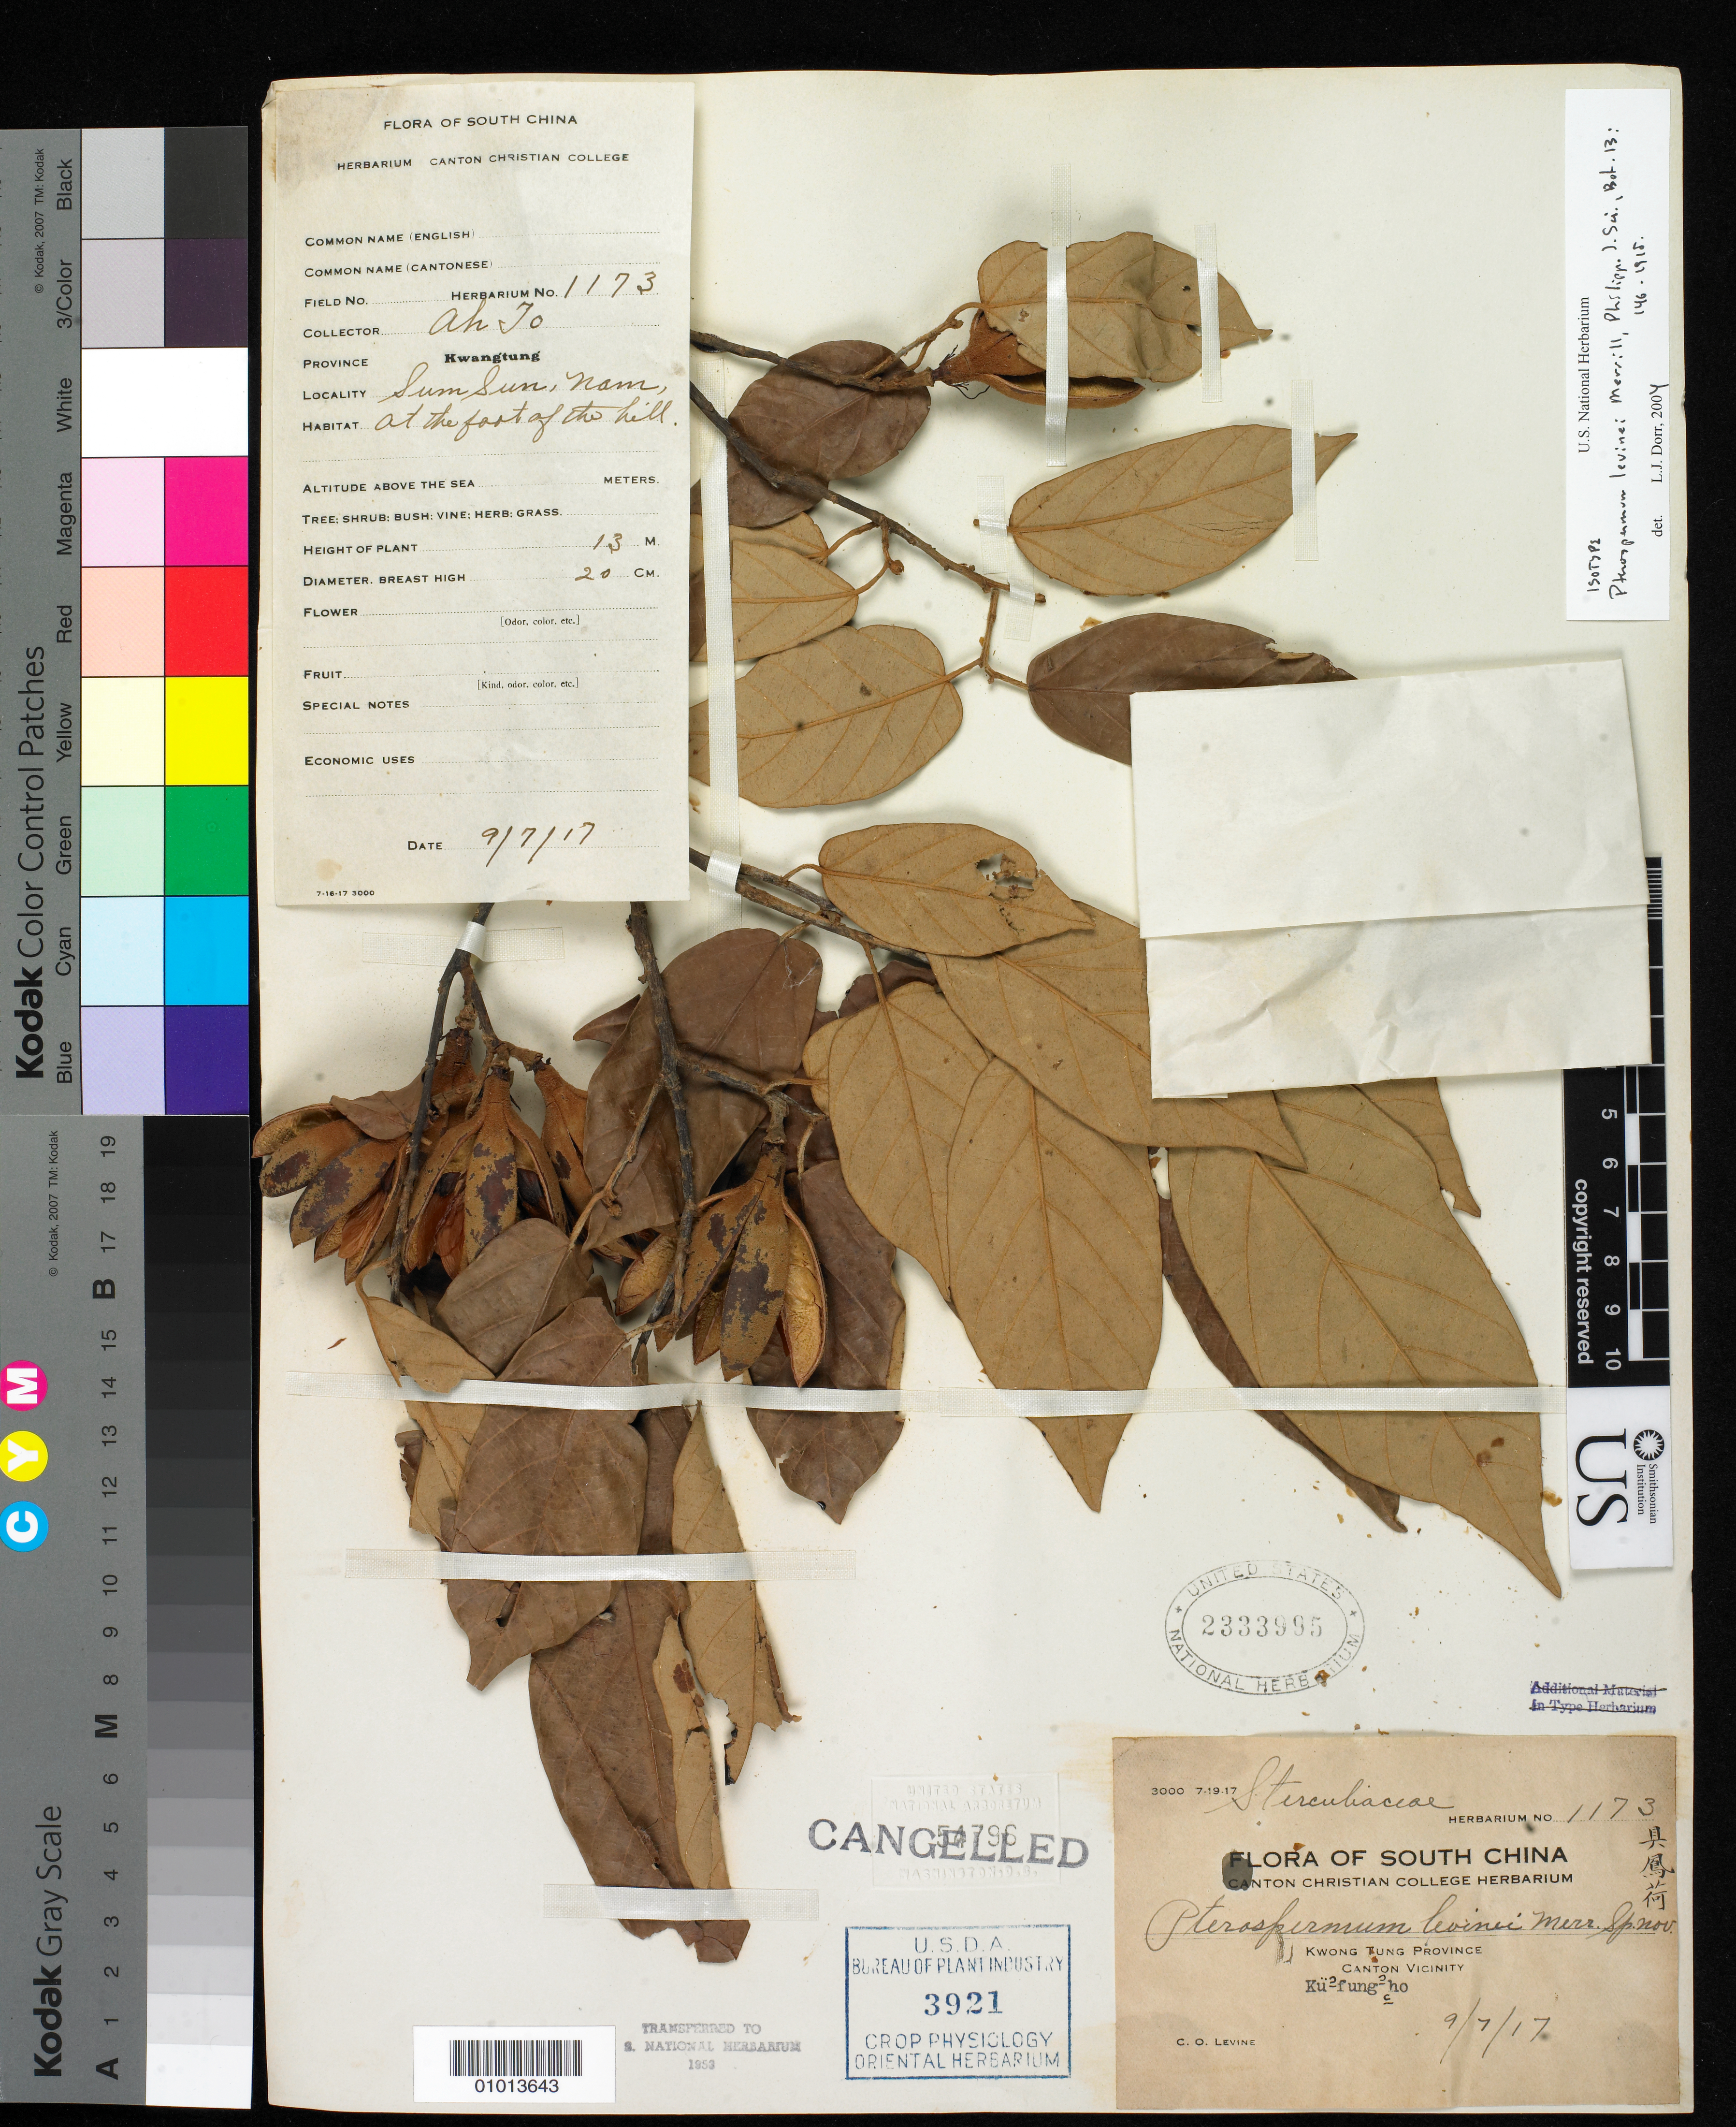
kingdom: Plantae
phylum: Tracheophyta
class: Magnoliopsida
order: Malvales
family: Malvaceae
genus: Pterospermum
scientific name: Pterospermum levinei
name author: Merr.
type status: Isotype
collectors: C. O. Levine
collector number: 1173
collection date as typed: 07 Sep 1917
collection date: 1917-09-07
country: China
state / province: Guangdong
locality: Kwong Tung Province, Canton vicinity.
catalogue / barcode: US 2333995